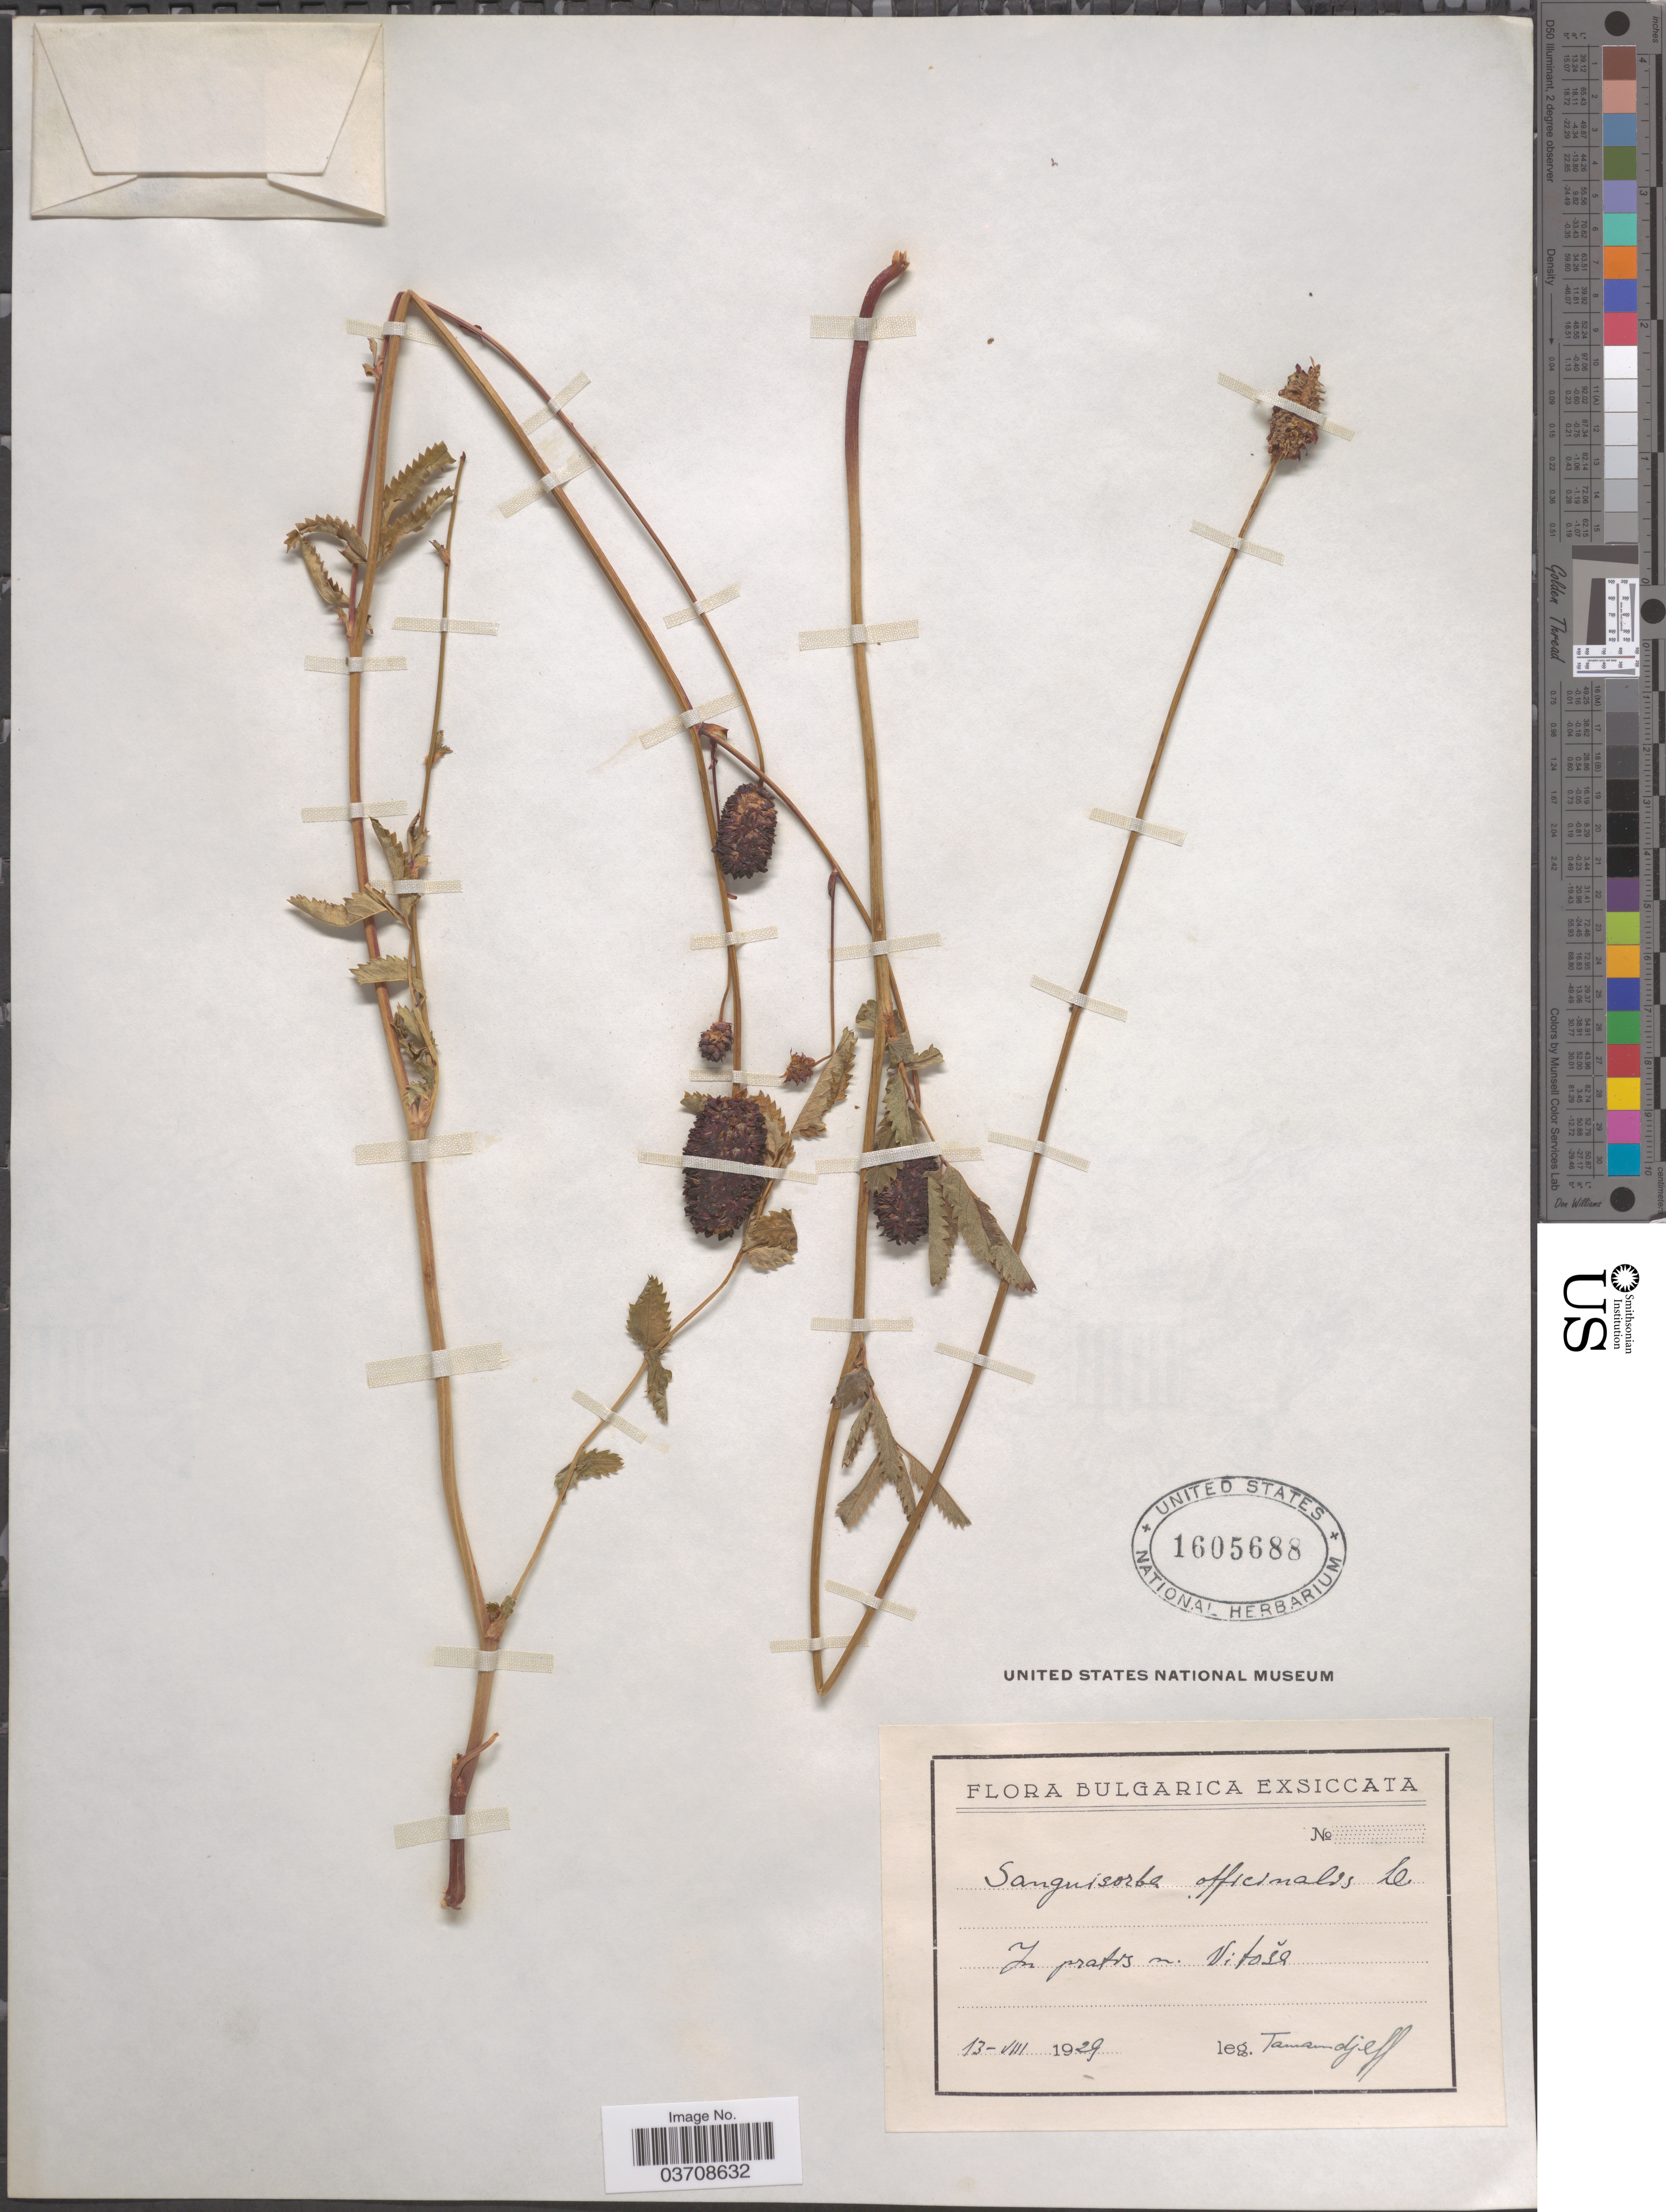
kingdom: Plantae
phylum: Tracheophyta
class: Magnoliopsida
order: Rosales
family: Rosaceae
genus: Sanguisorba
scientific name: Sanguisorba officinalis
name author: L.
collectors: -. Tamamdjeff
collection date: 1929-08-13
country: Bulgaria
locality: Bulgarica. In pratis m. Vitosa.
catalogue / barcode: US 1605688